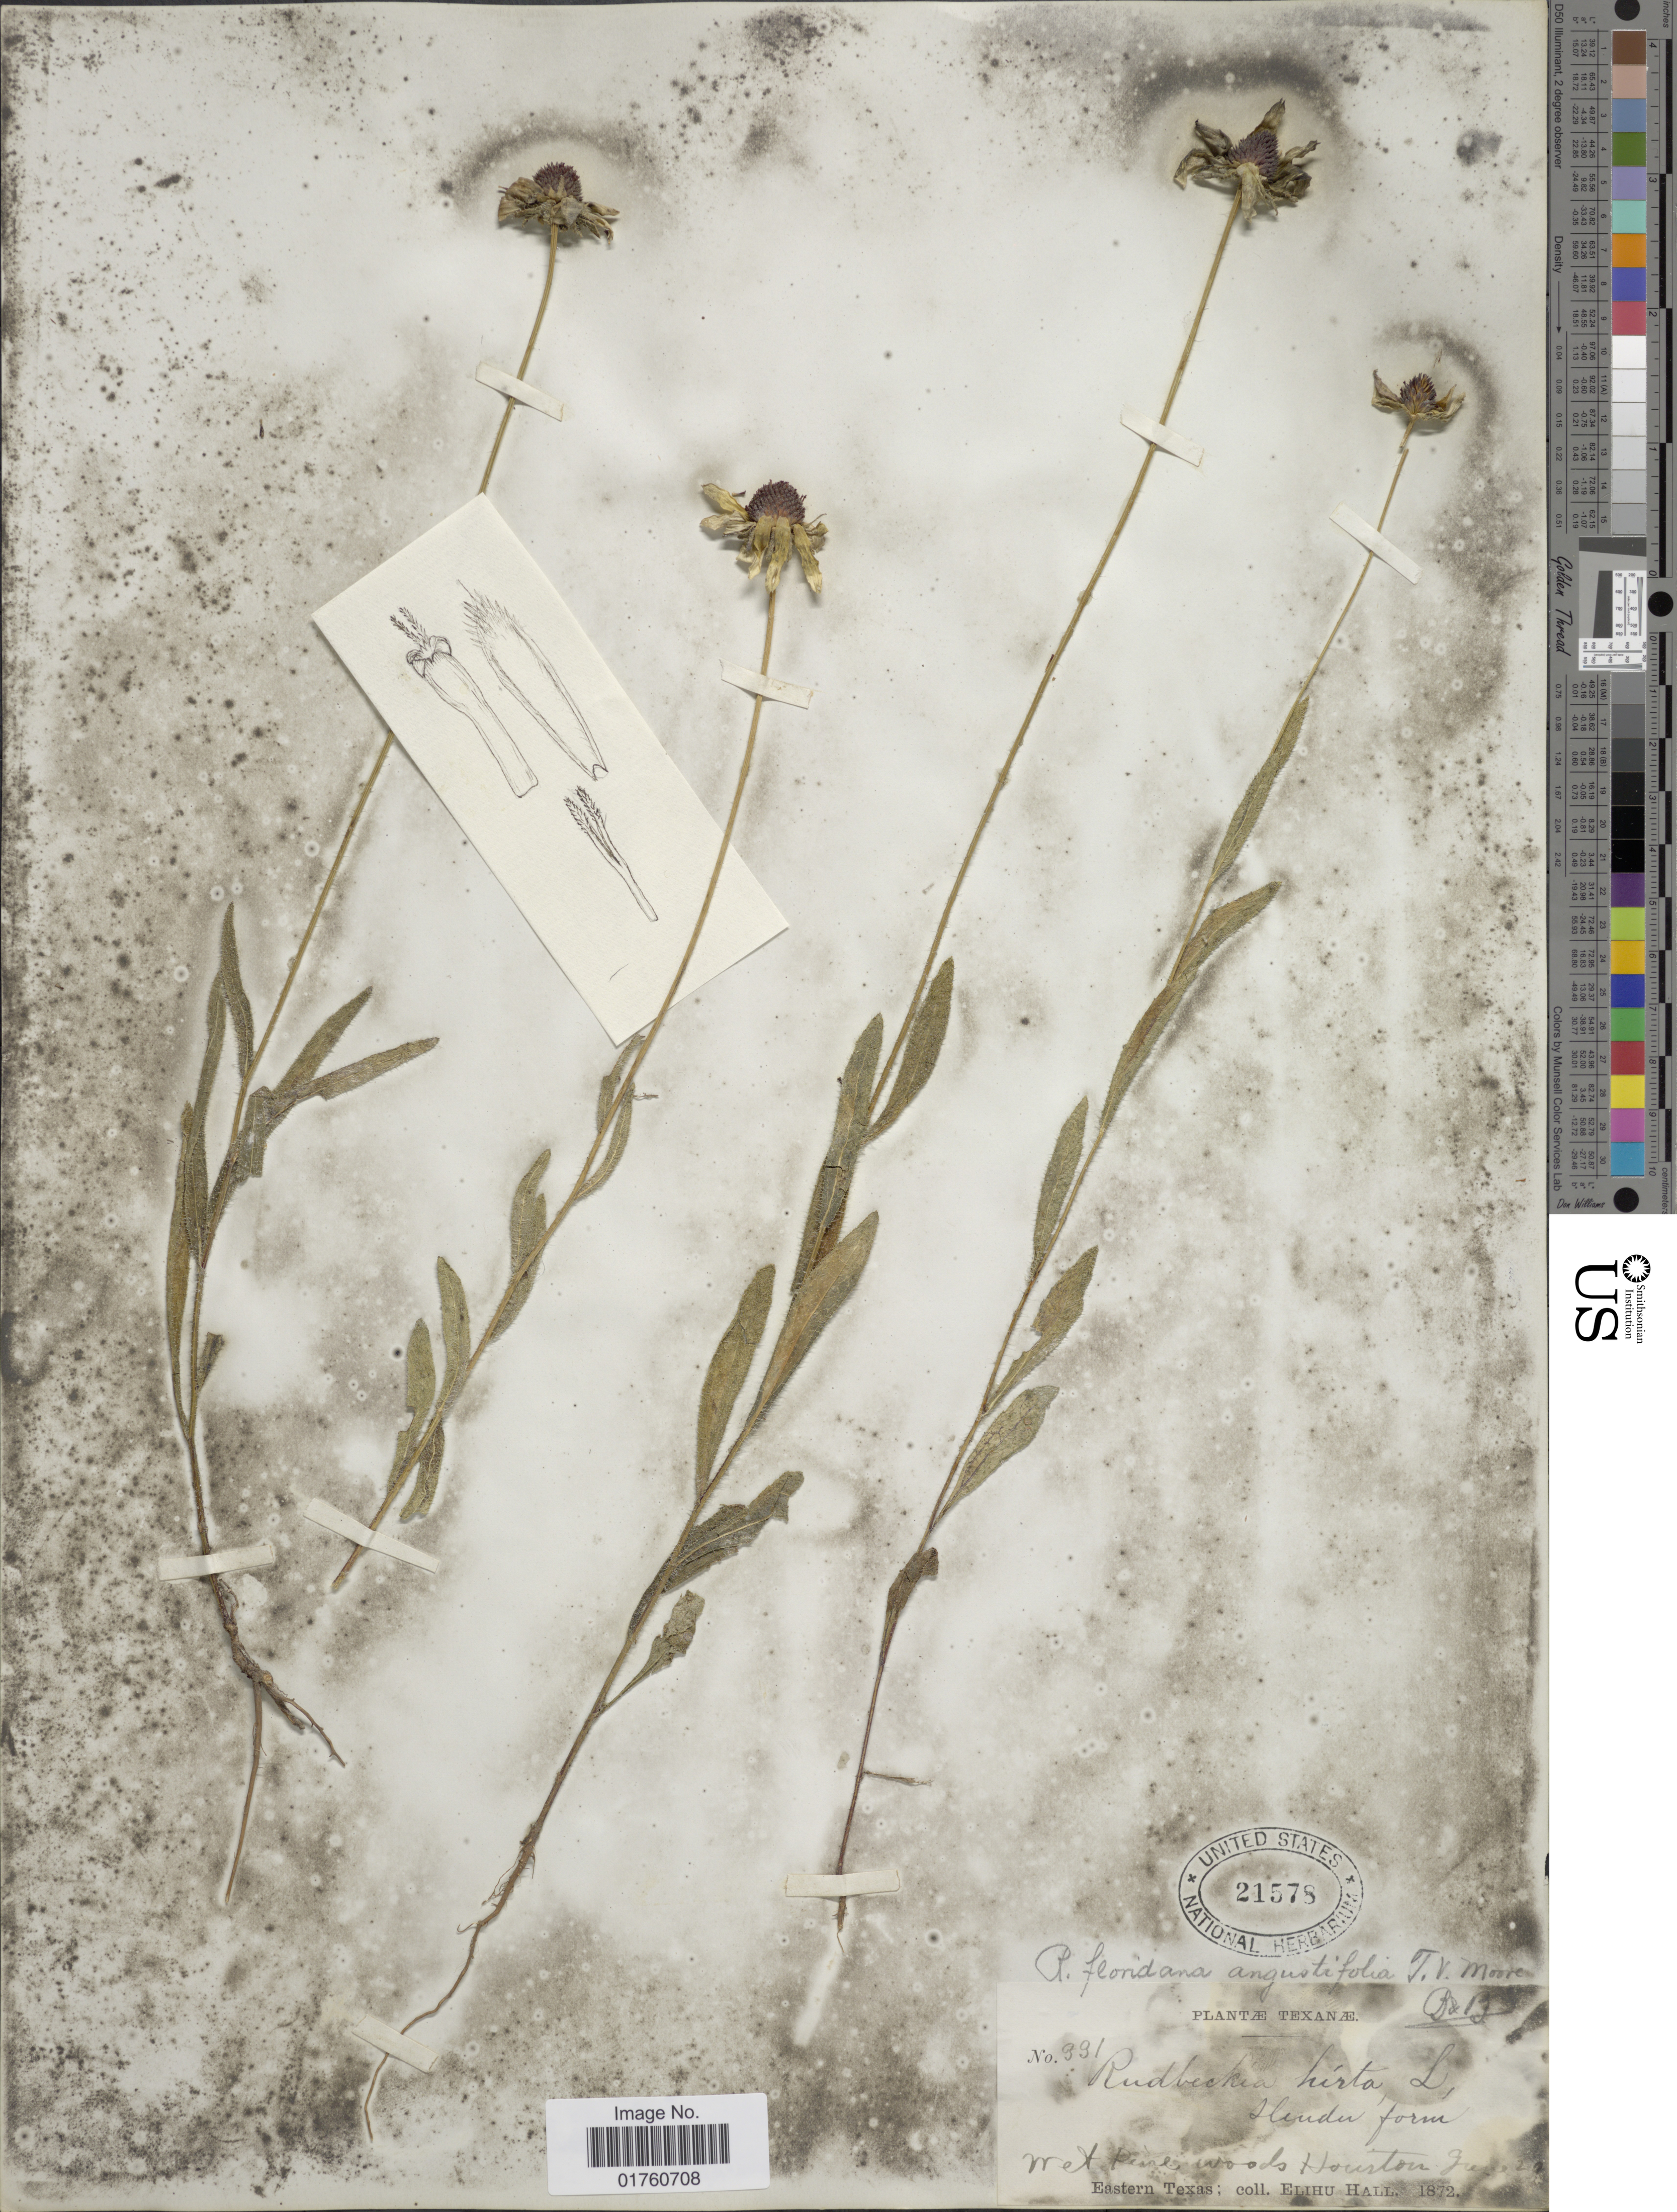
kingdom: Plantae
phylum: Tracheophyta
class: Magnoliopsida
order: Asterales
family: Asteraceae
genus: Rudbeckia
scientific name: Rudbeckia floridana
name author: T.V. Moore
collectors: E. Hall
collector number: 331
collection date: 1872-06-20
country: United States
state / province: Texas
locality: Slenden form, Wet Pine woods Houston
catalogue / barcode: US 21578